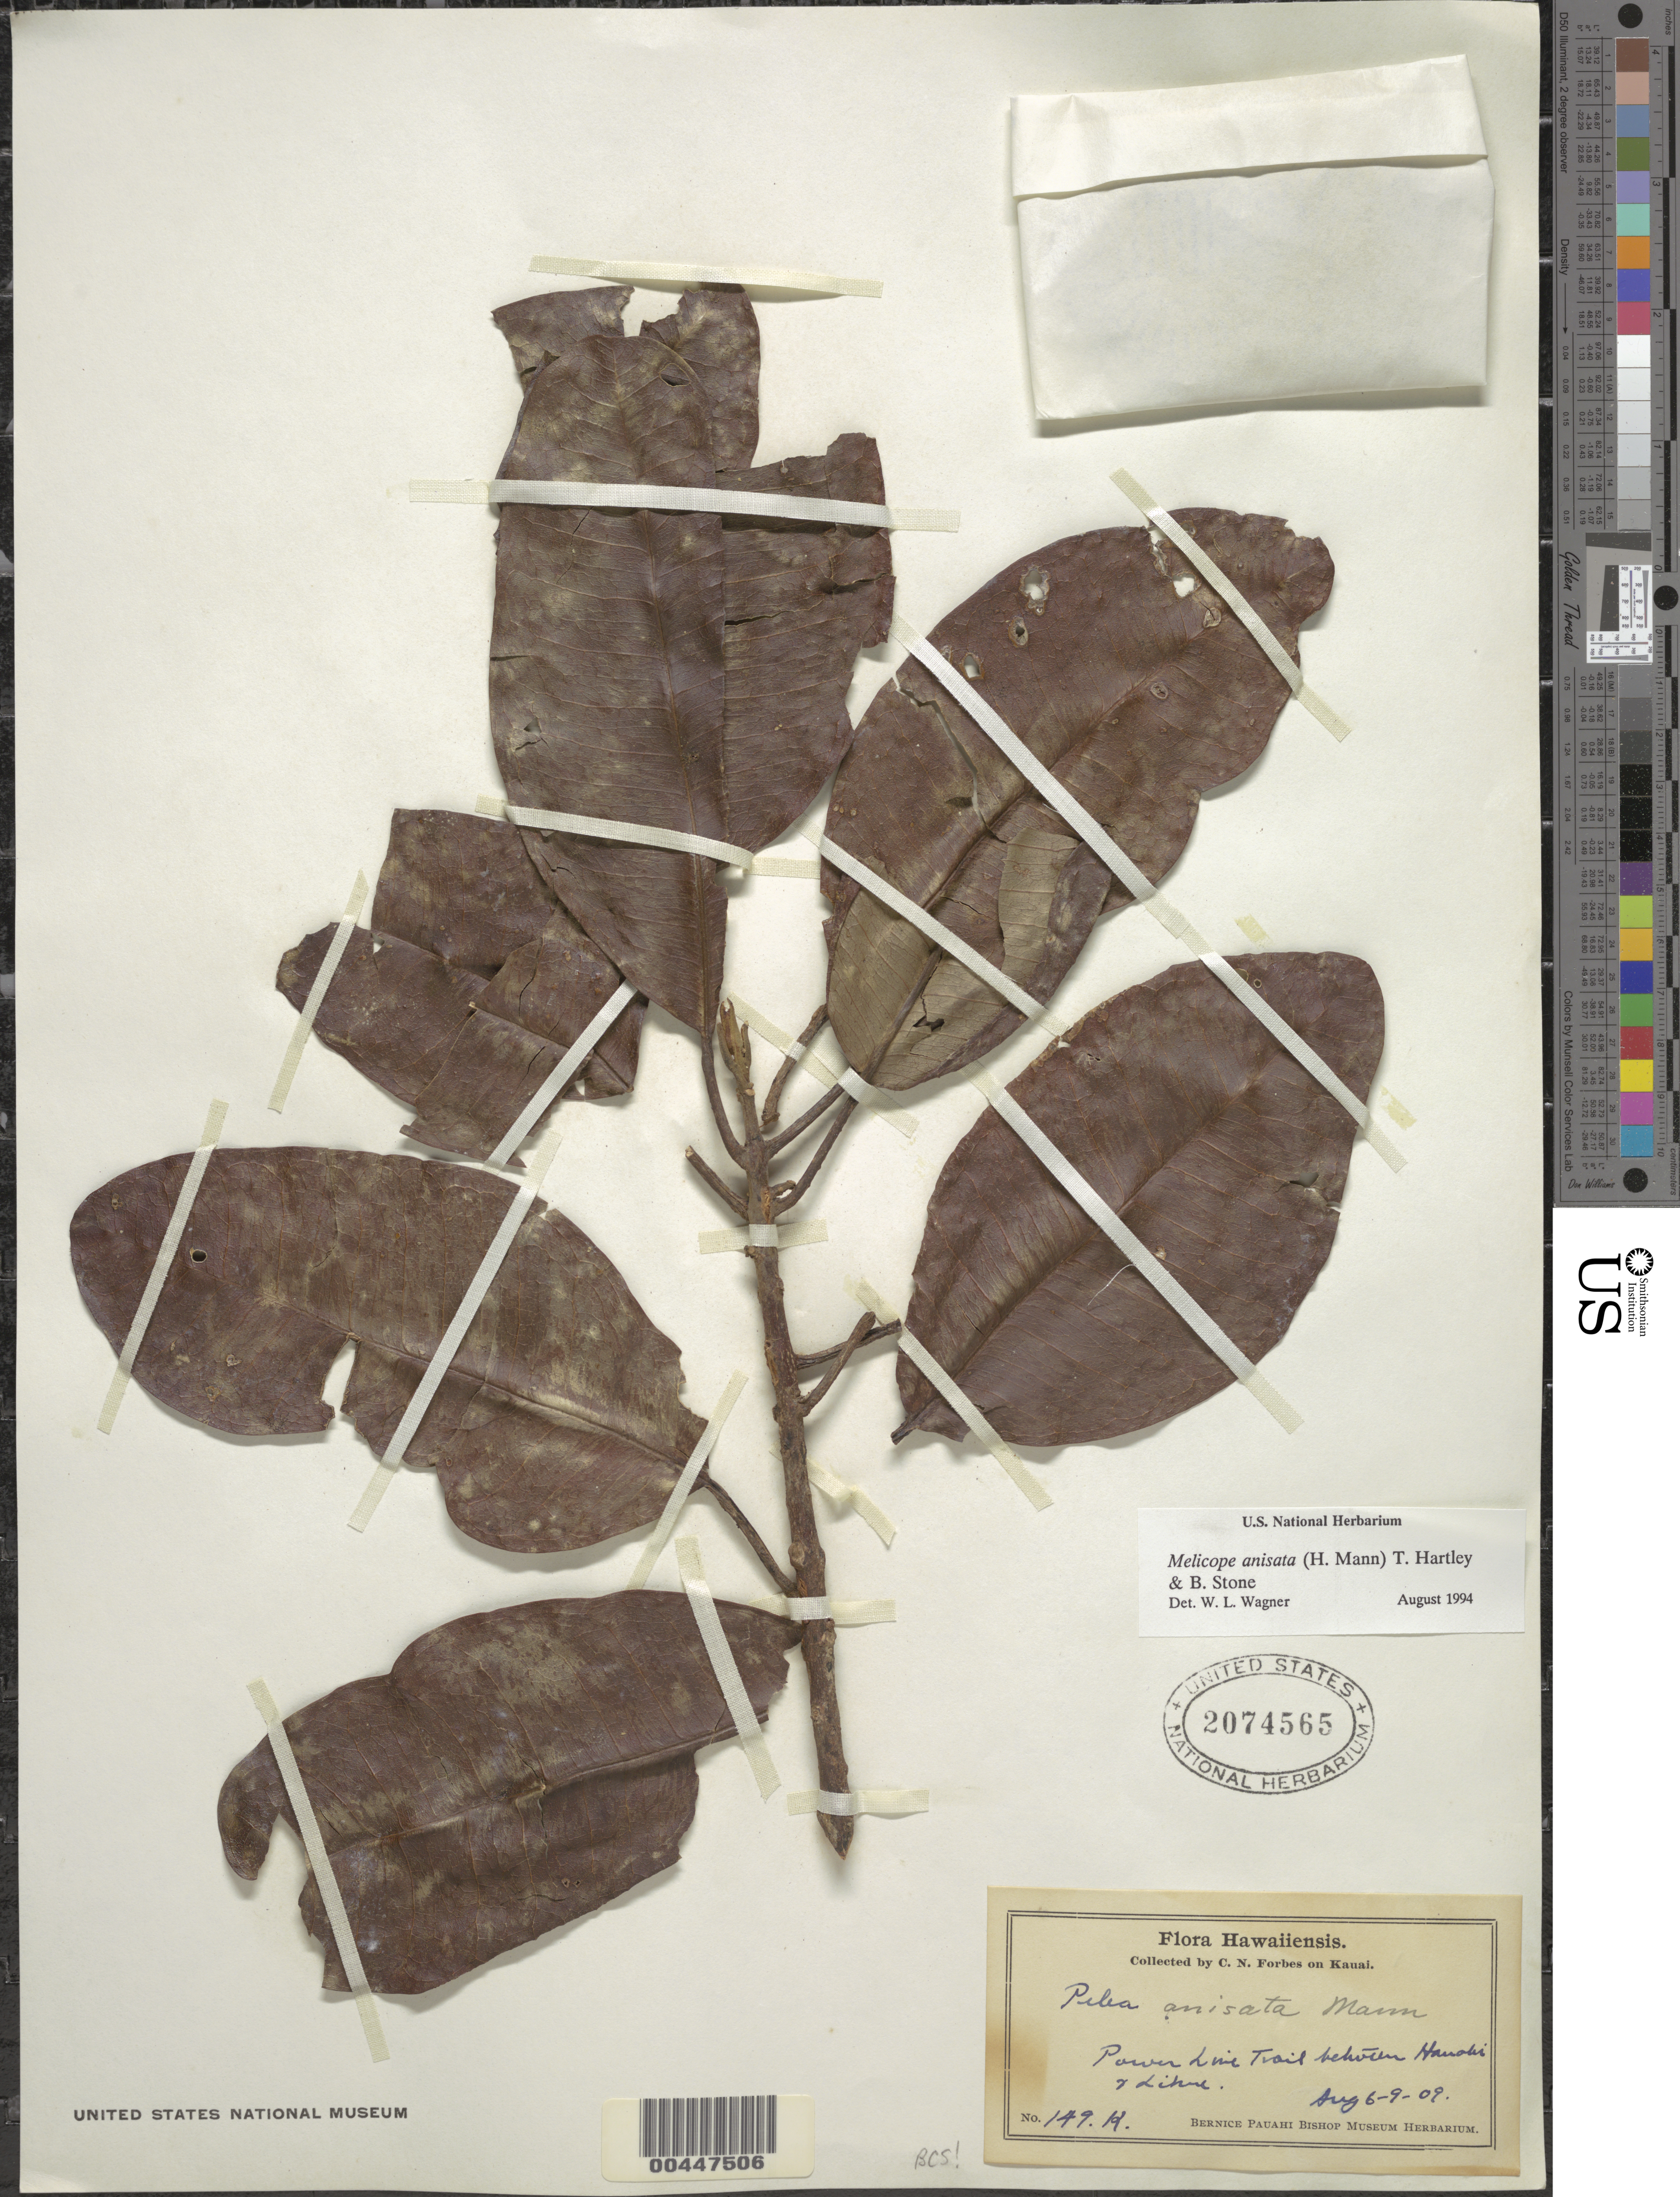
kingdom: Plantae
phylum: Tracheophyta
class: Magnoliopsida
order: Sapindales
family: Rutaceae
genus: Melicope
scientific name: Melicope anisata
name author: (H. Mann) T.G. Hartley & B.C. Stone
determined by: Wagner, W. L., (BOT), Smithsonian Institution - National Museum of Natural History (UNITED STATES)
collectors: C. N. Forbes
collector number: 149.K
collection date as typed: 6 Aug 1909 to 9 Aug 1909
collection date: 1909-08-06/1909-08-09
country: United States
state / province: Hawaii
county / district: Kauai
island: Kaua'i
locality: Power Line Trail between Hanoki & Lihue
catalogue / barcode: US 2074565